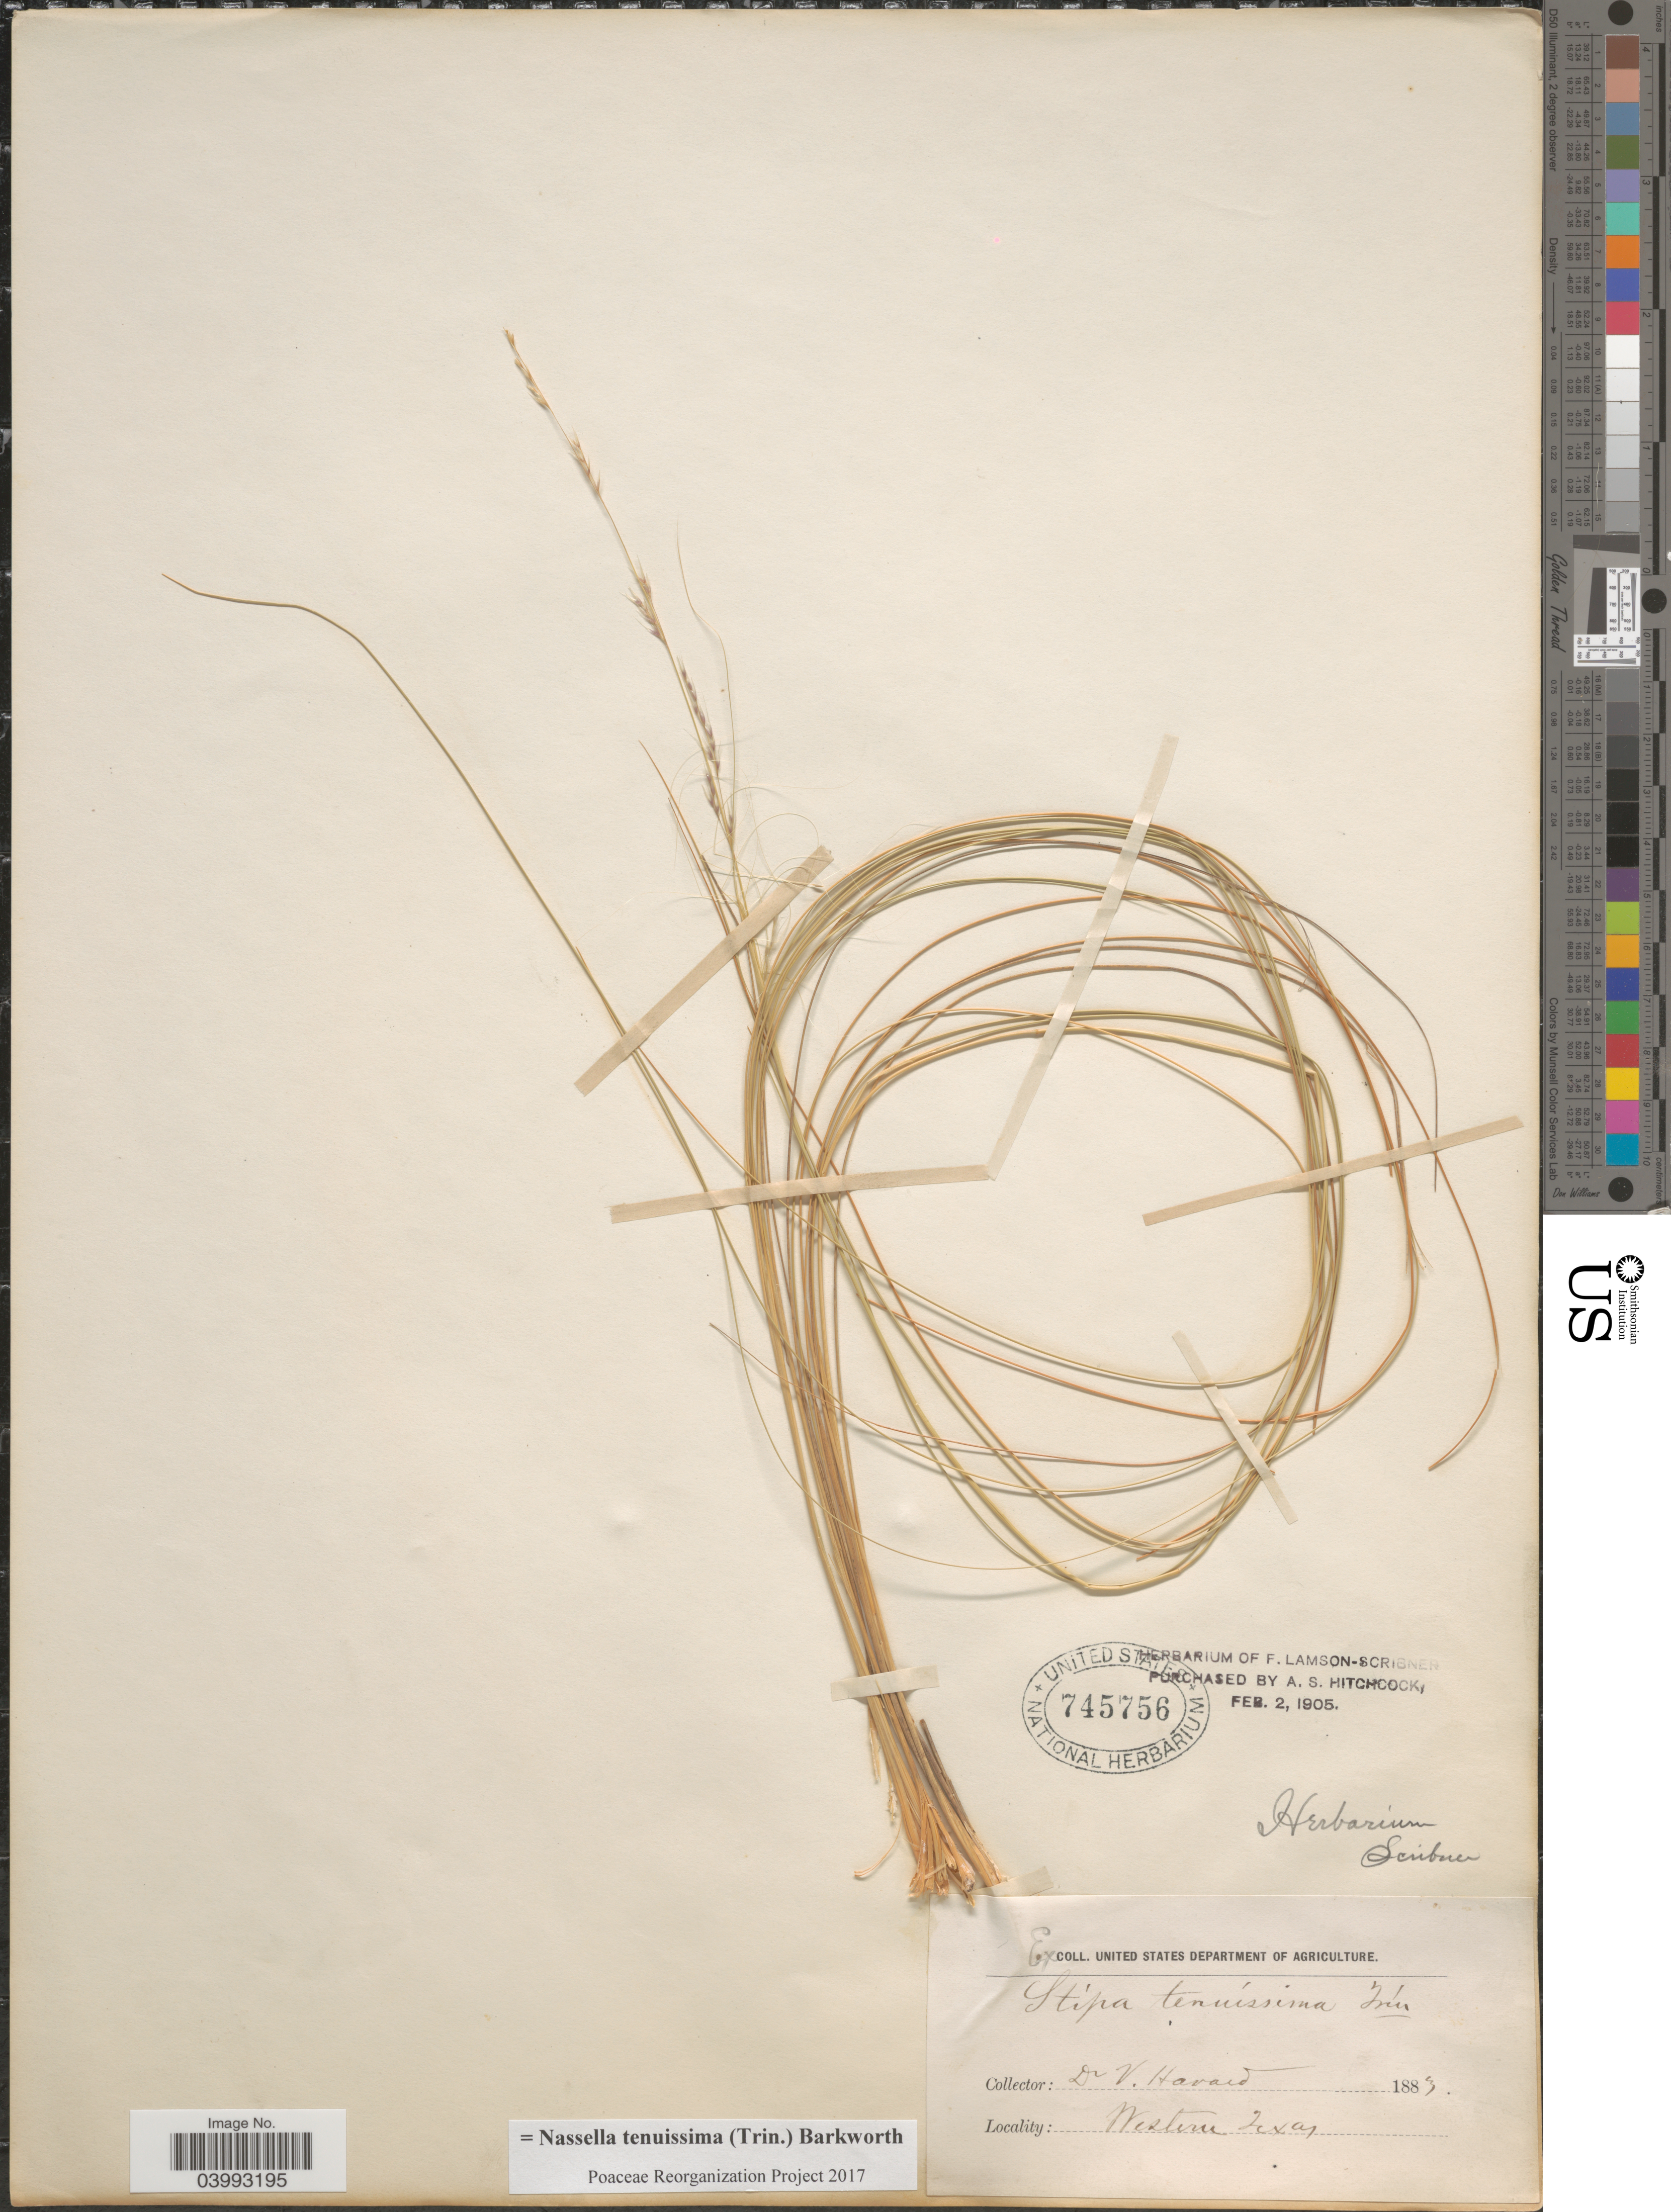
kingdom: Plantae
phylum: Tracheophyta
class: Liliopsida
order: Poales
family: Poaceae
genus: Nassella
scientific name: Nassella tenuissima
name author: (Trin.) Barkworth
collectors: V. Harvard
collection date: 1883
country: United States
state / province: Texas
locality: Western Texas.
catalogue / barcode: US 745756